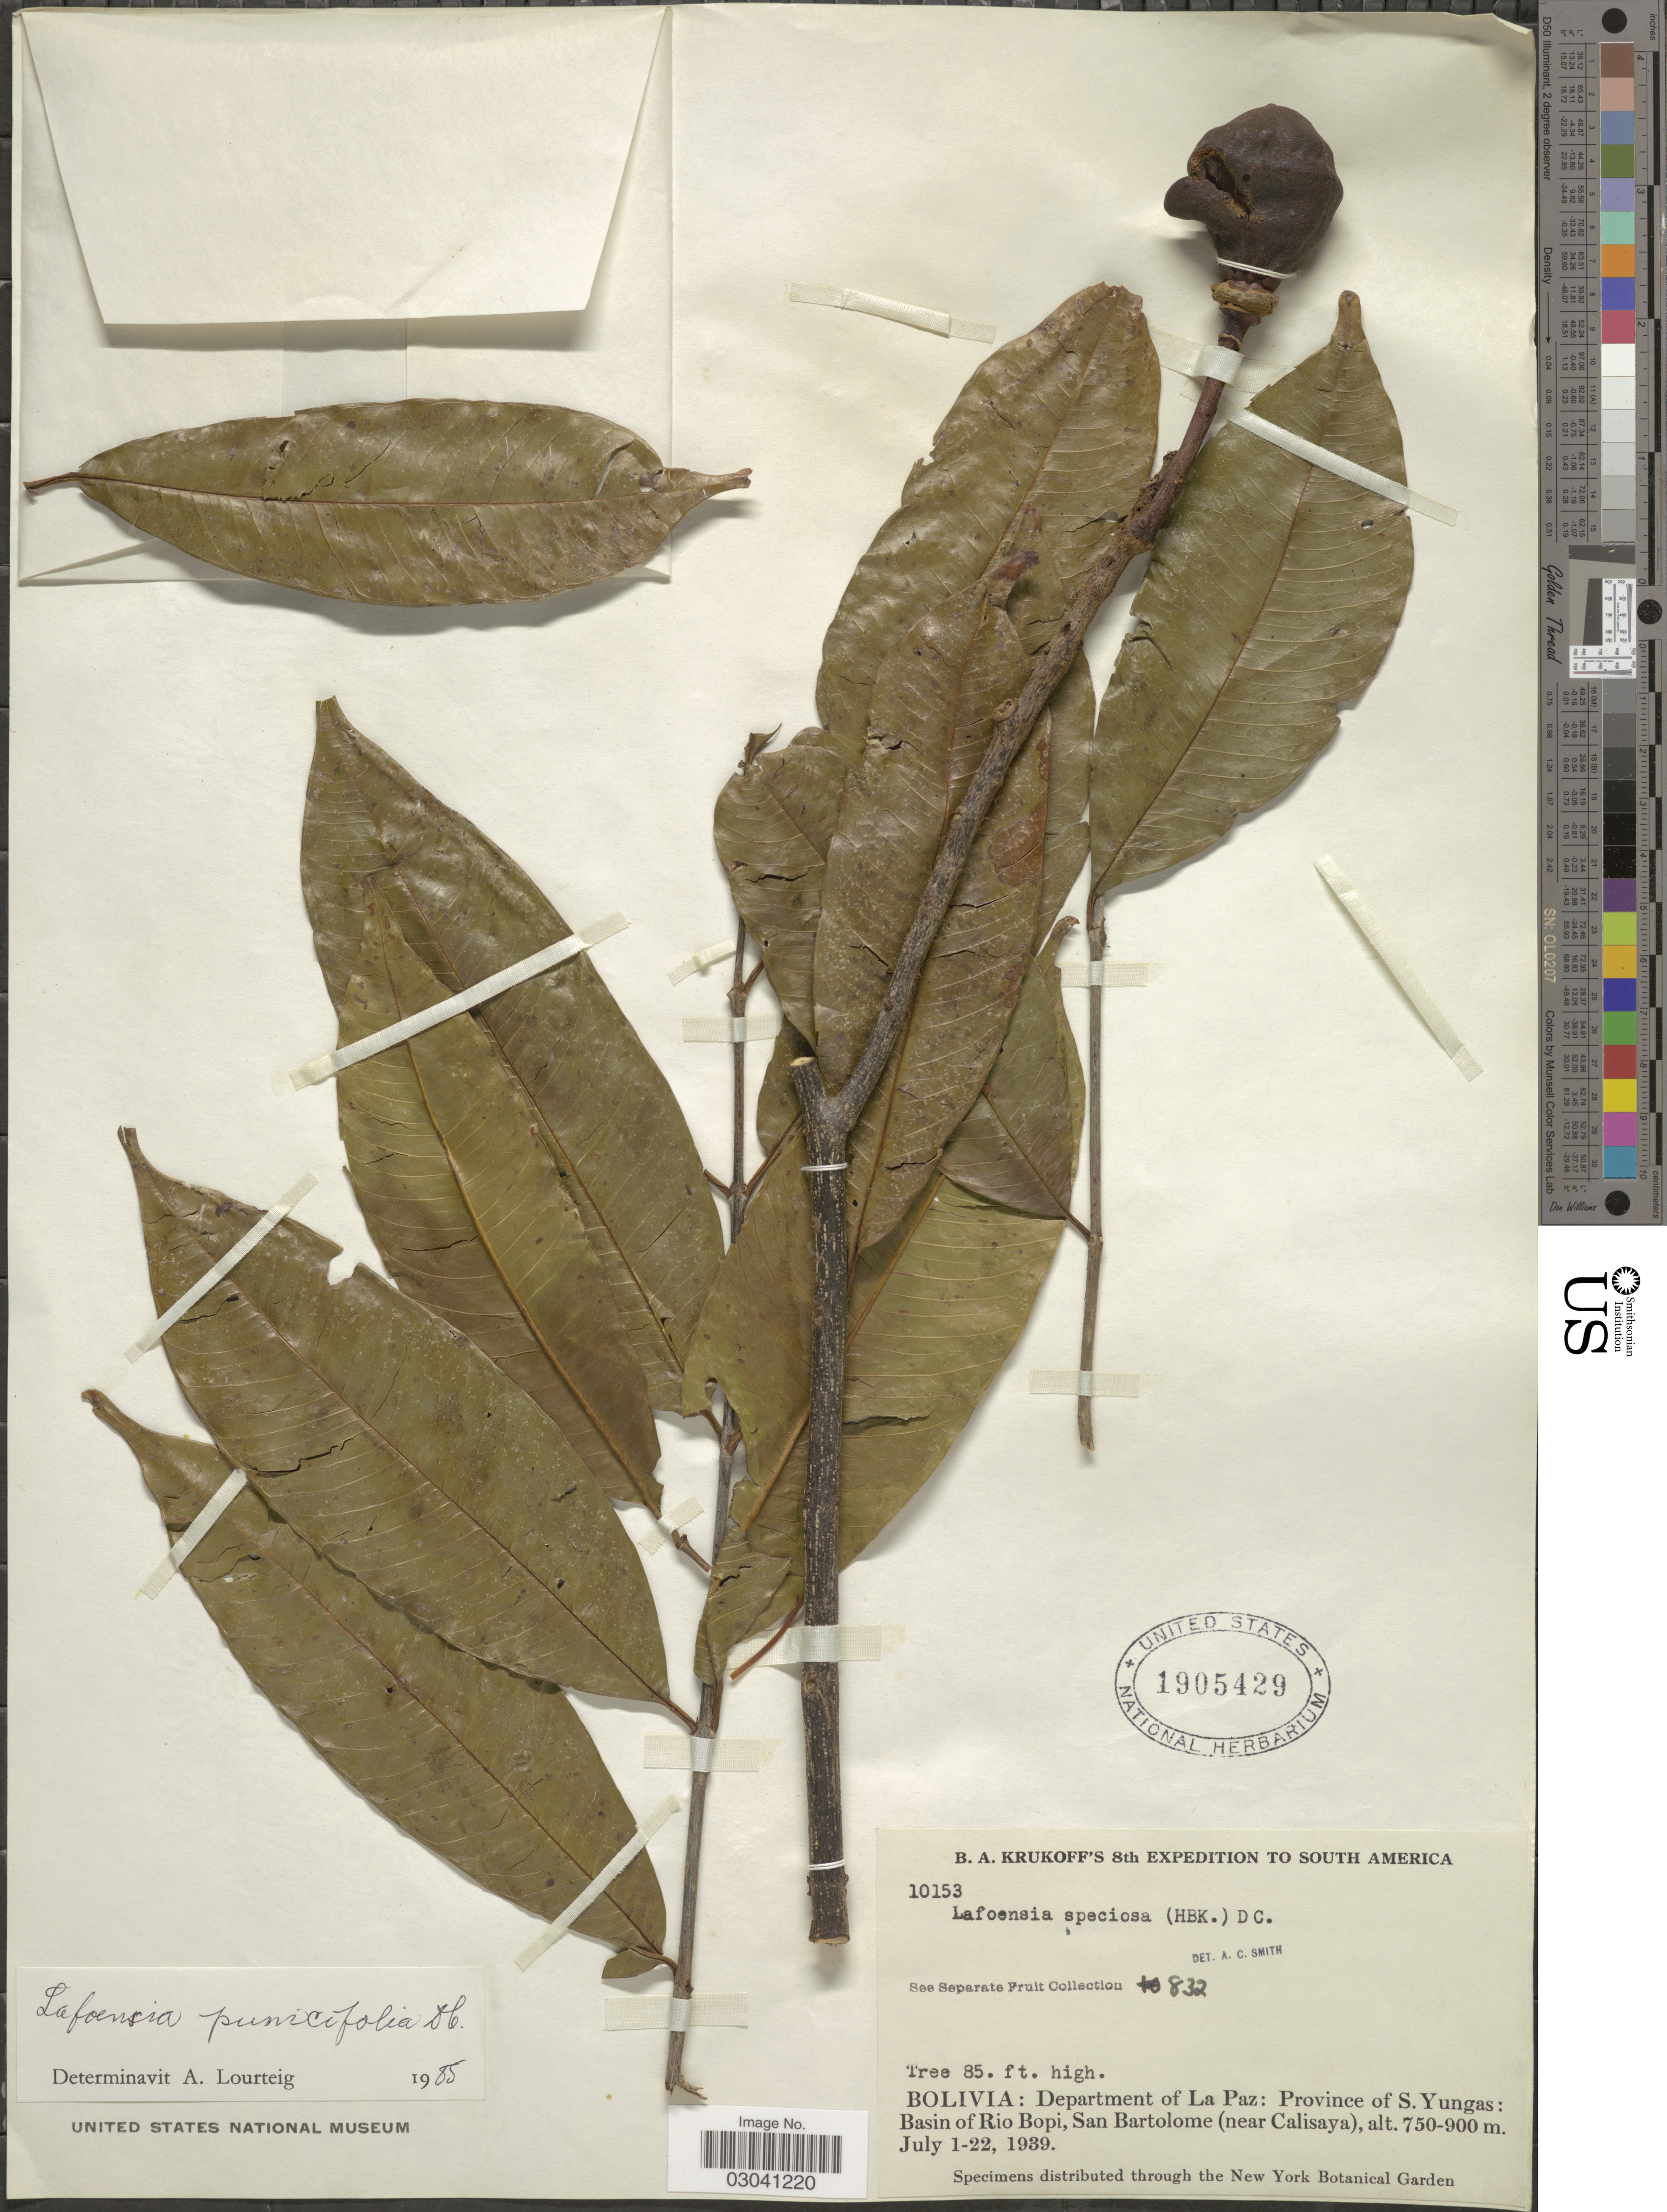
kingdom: Plantae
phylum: Tracheophyta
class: Magnoliopsida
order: Myrtales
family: Lythraceae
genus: Lafoensia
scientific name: Lafoensia punicifolia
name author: DC.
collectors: B. A. Krukoff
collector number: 10153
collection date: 1939-07-01/1939-07-22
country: Bolivia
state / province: La Paz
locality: Department of La Paz: Province of S. Yungas: Basin of Rio Bopi, San Bartolome (near Calisaya).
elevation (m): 750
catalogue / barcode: US 1905429